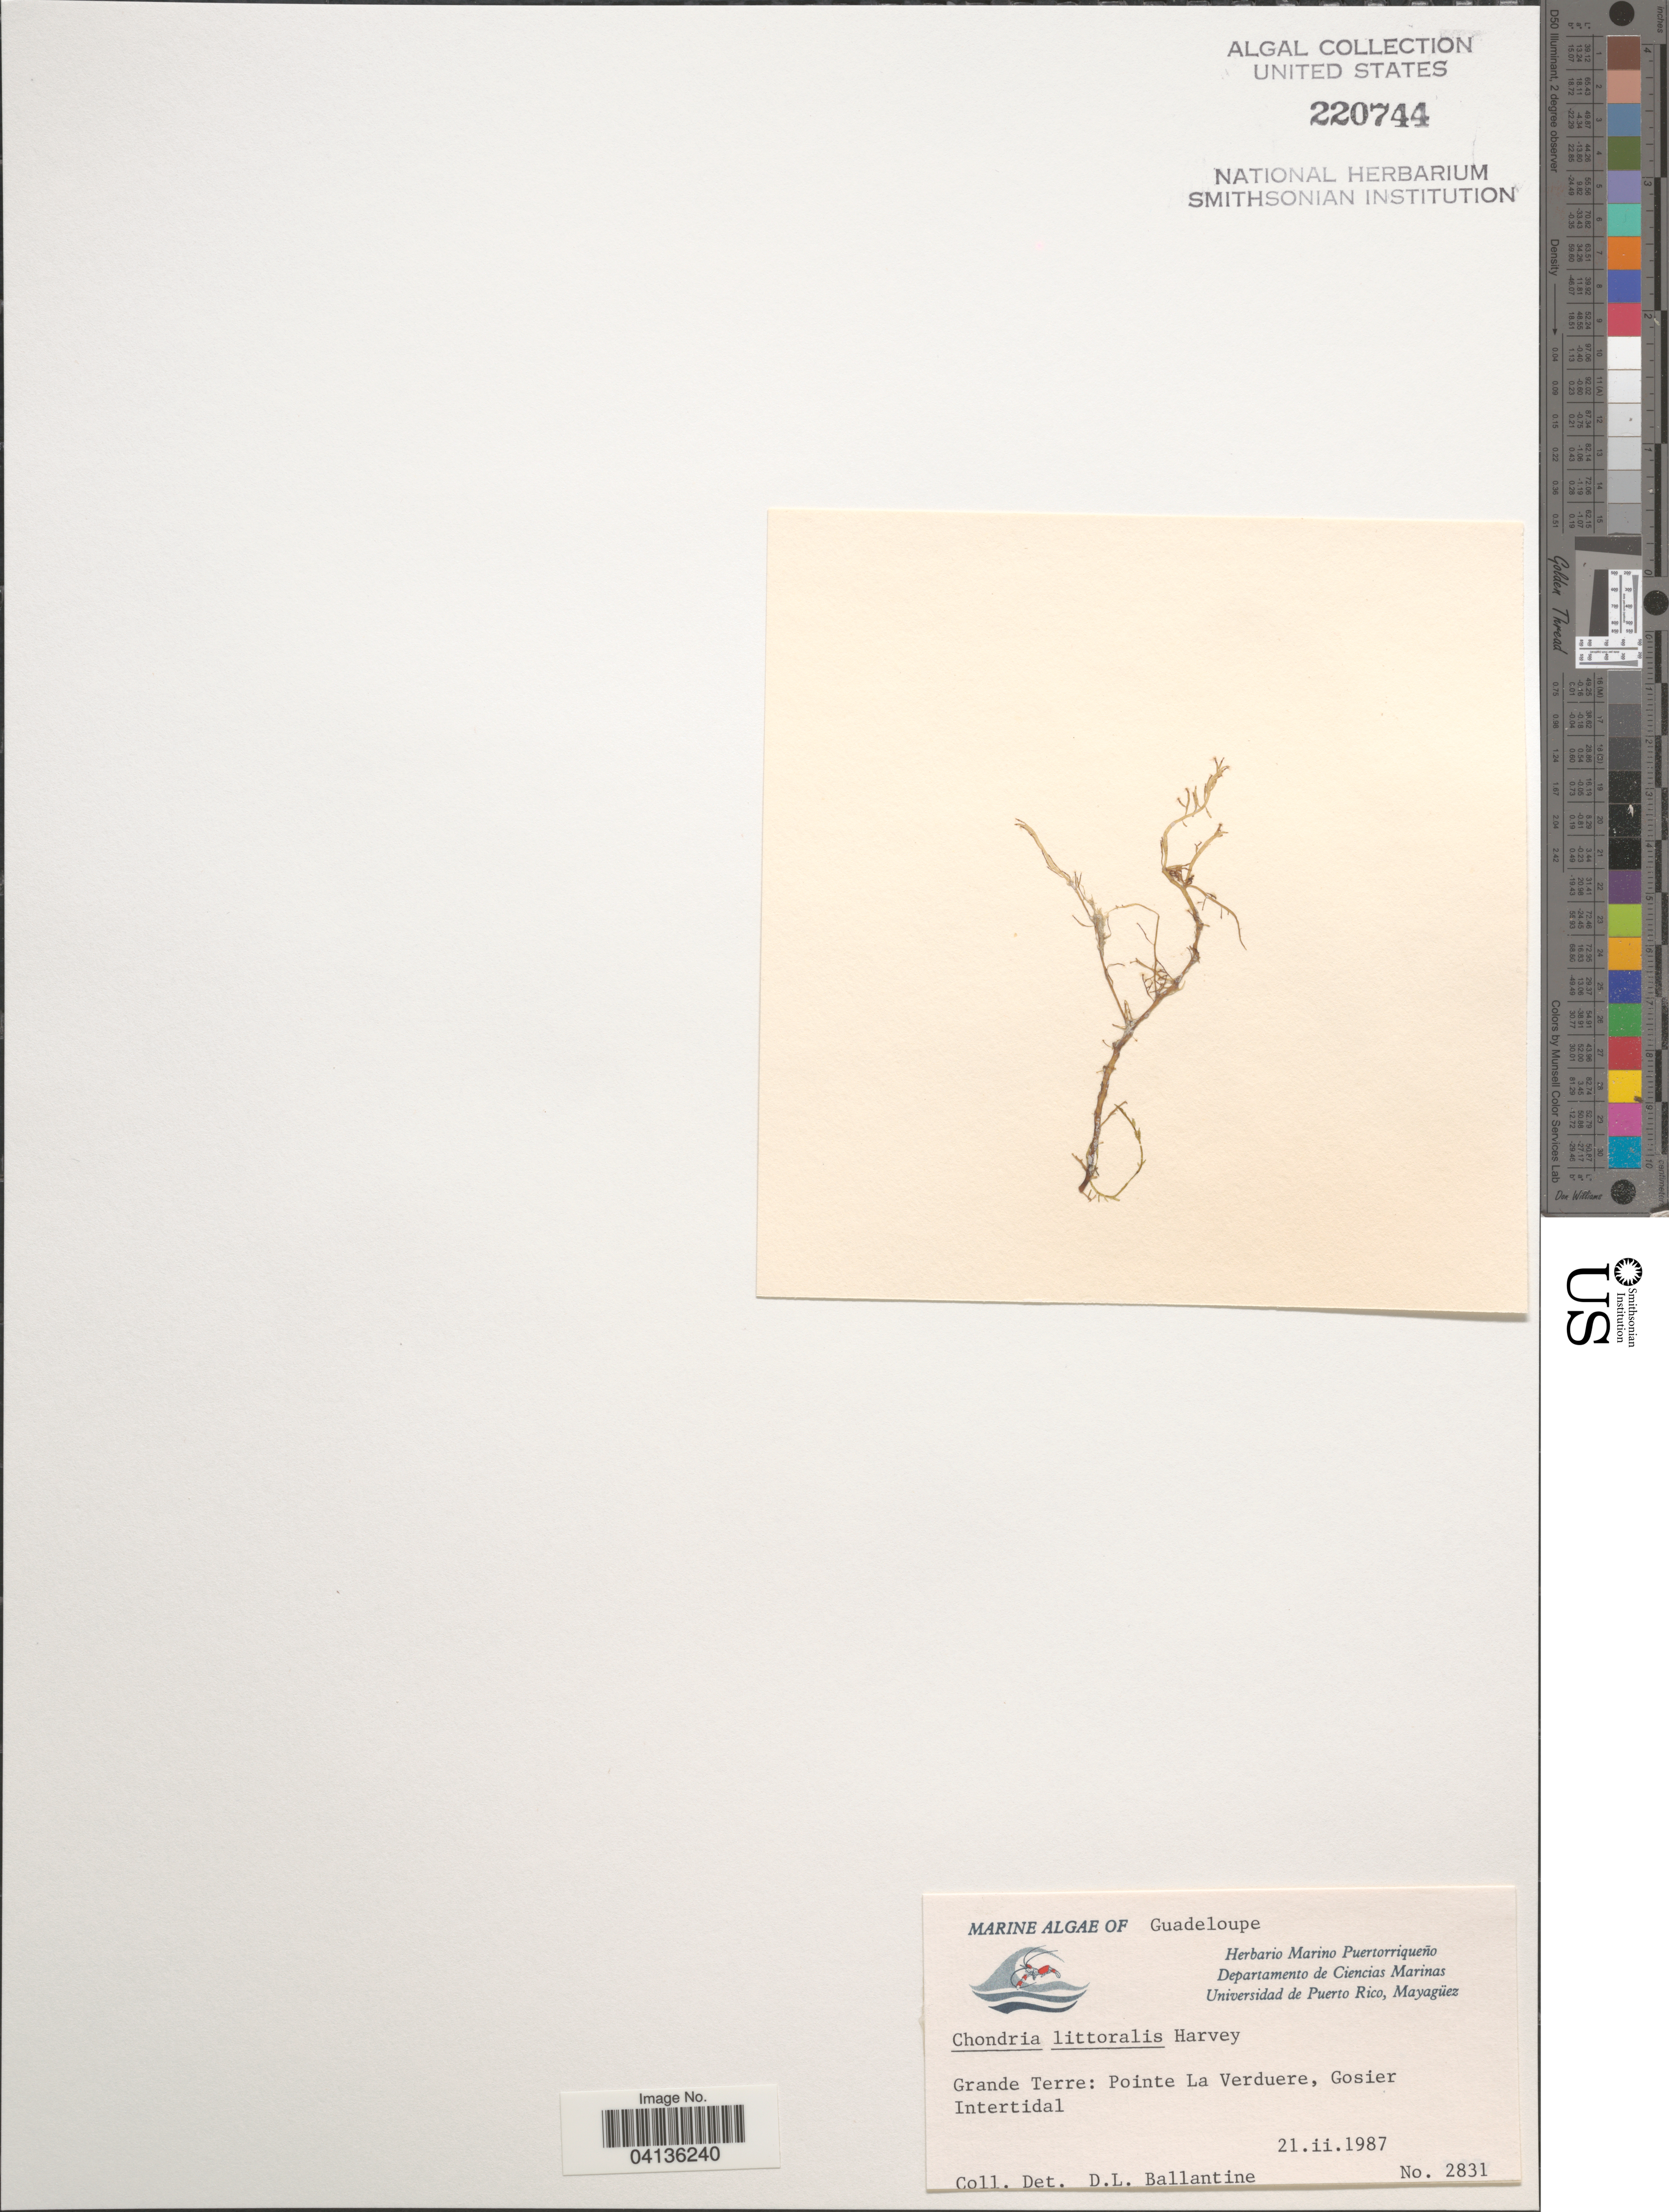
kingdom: Plantae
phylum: Rhodophyta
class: Florideophyceae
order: Ceramiales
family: Rhodomelaceae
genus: Chondria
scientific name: Chondria littoralis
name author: Harv.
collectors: D.L. Ballantine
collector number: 2831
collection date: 1987-02-21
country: Guadeloupe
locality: Grande Terre: Pointe La Verduere, Gosier Intertidal.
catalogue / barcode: US 220744